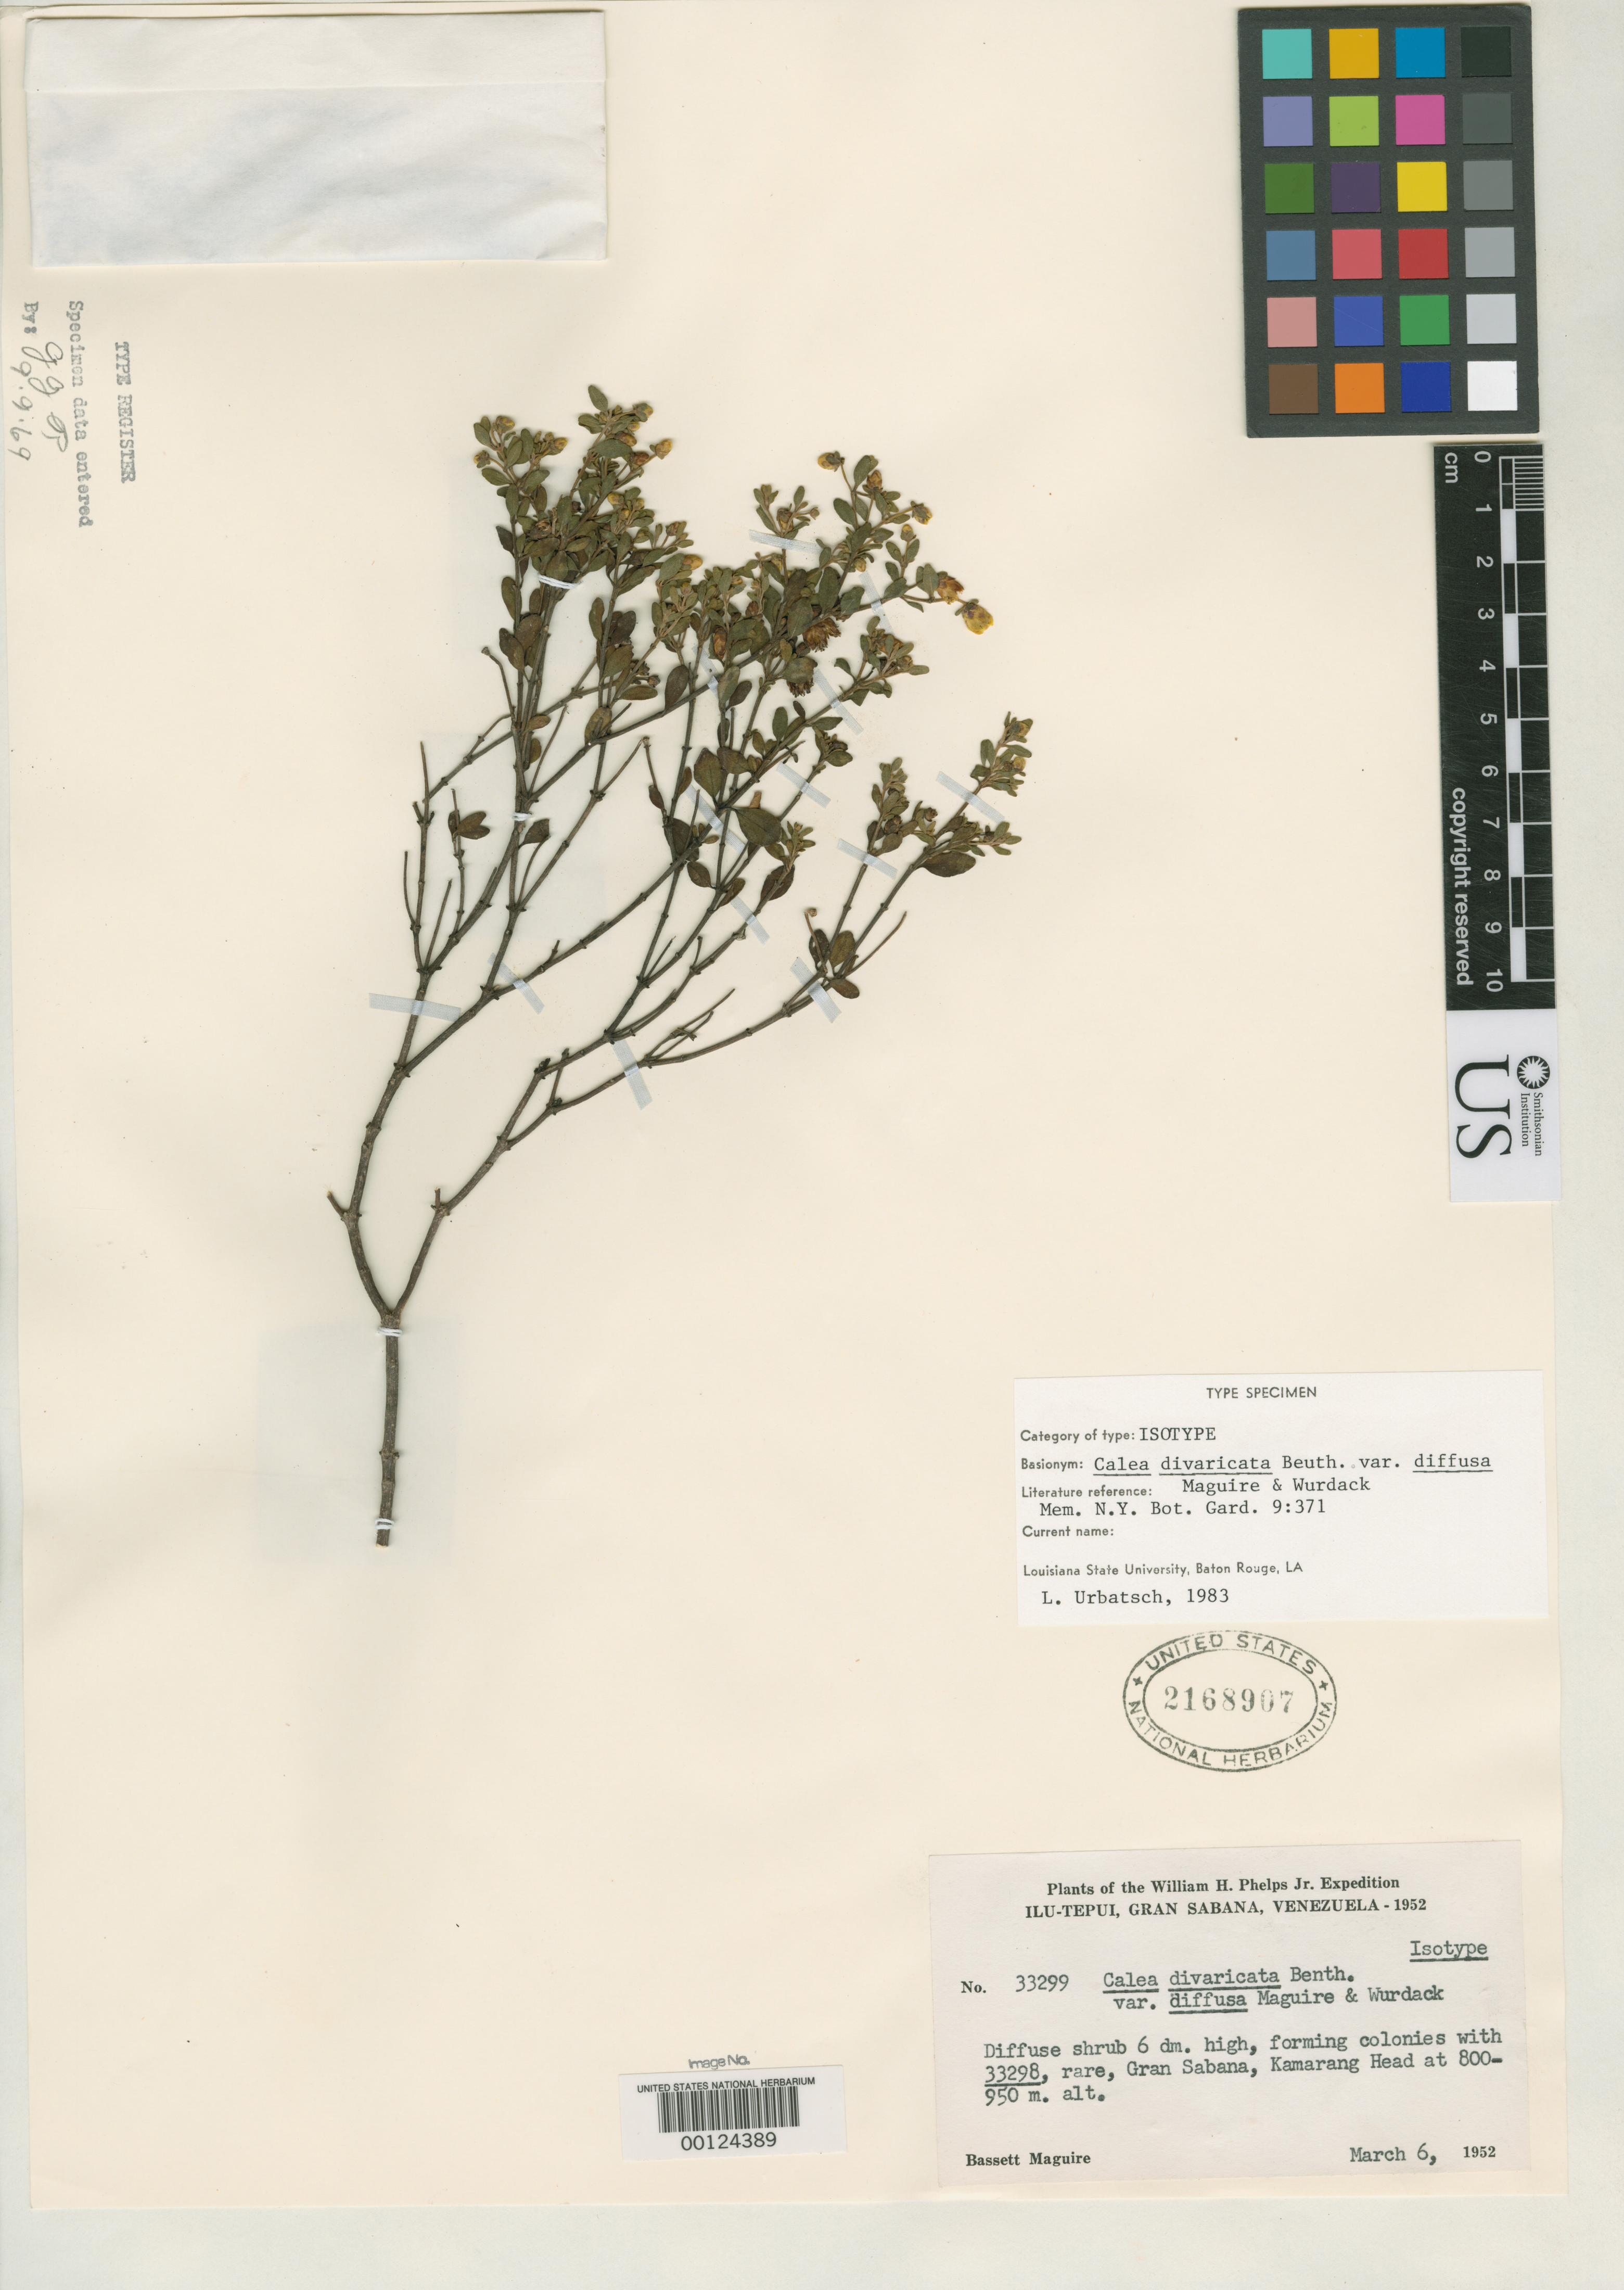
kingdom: Plantae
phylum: Tracheophyta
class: Magnoliopsida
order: Asterales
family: Asteraceae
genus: Calea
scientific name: Calea divaricata var. diffusa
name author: Maguire & Wurdack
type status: Isotype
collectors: B. Maguire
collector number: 33299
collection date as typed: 06 Mar 1952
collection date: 1952-03-06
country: Venezuela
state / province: Bolivar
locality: Gran Sabana, Kamarang Head.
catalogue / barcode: US 2168907